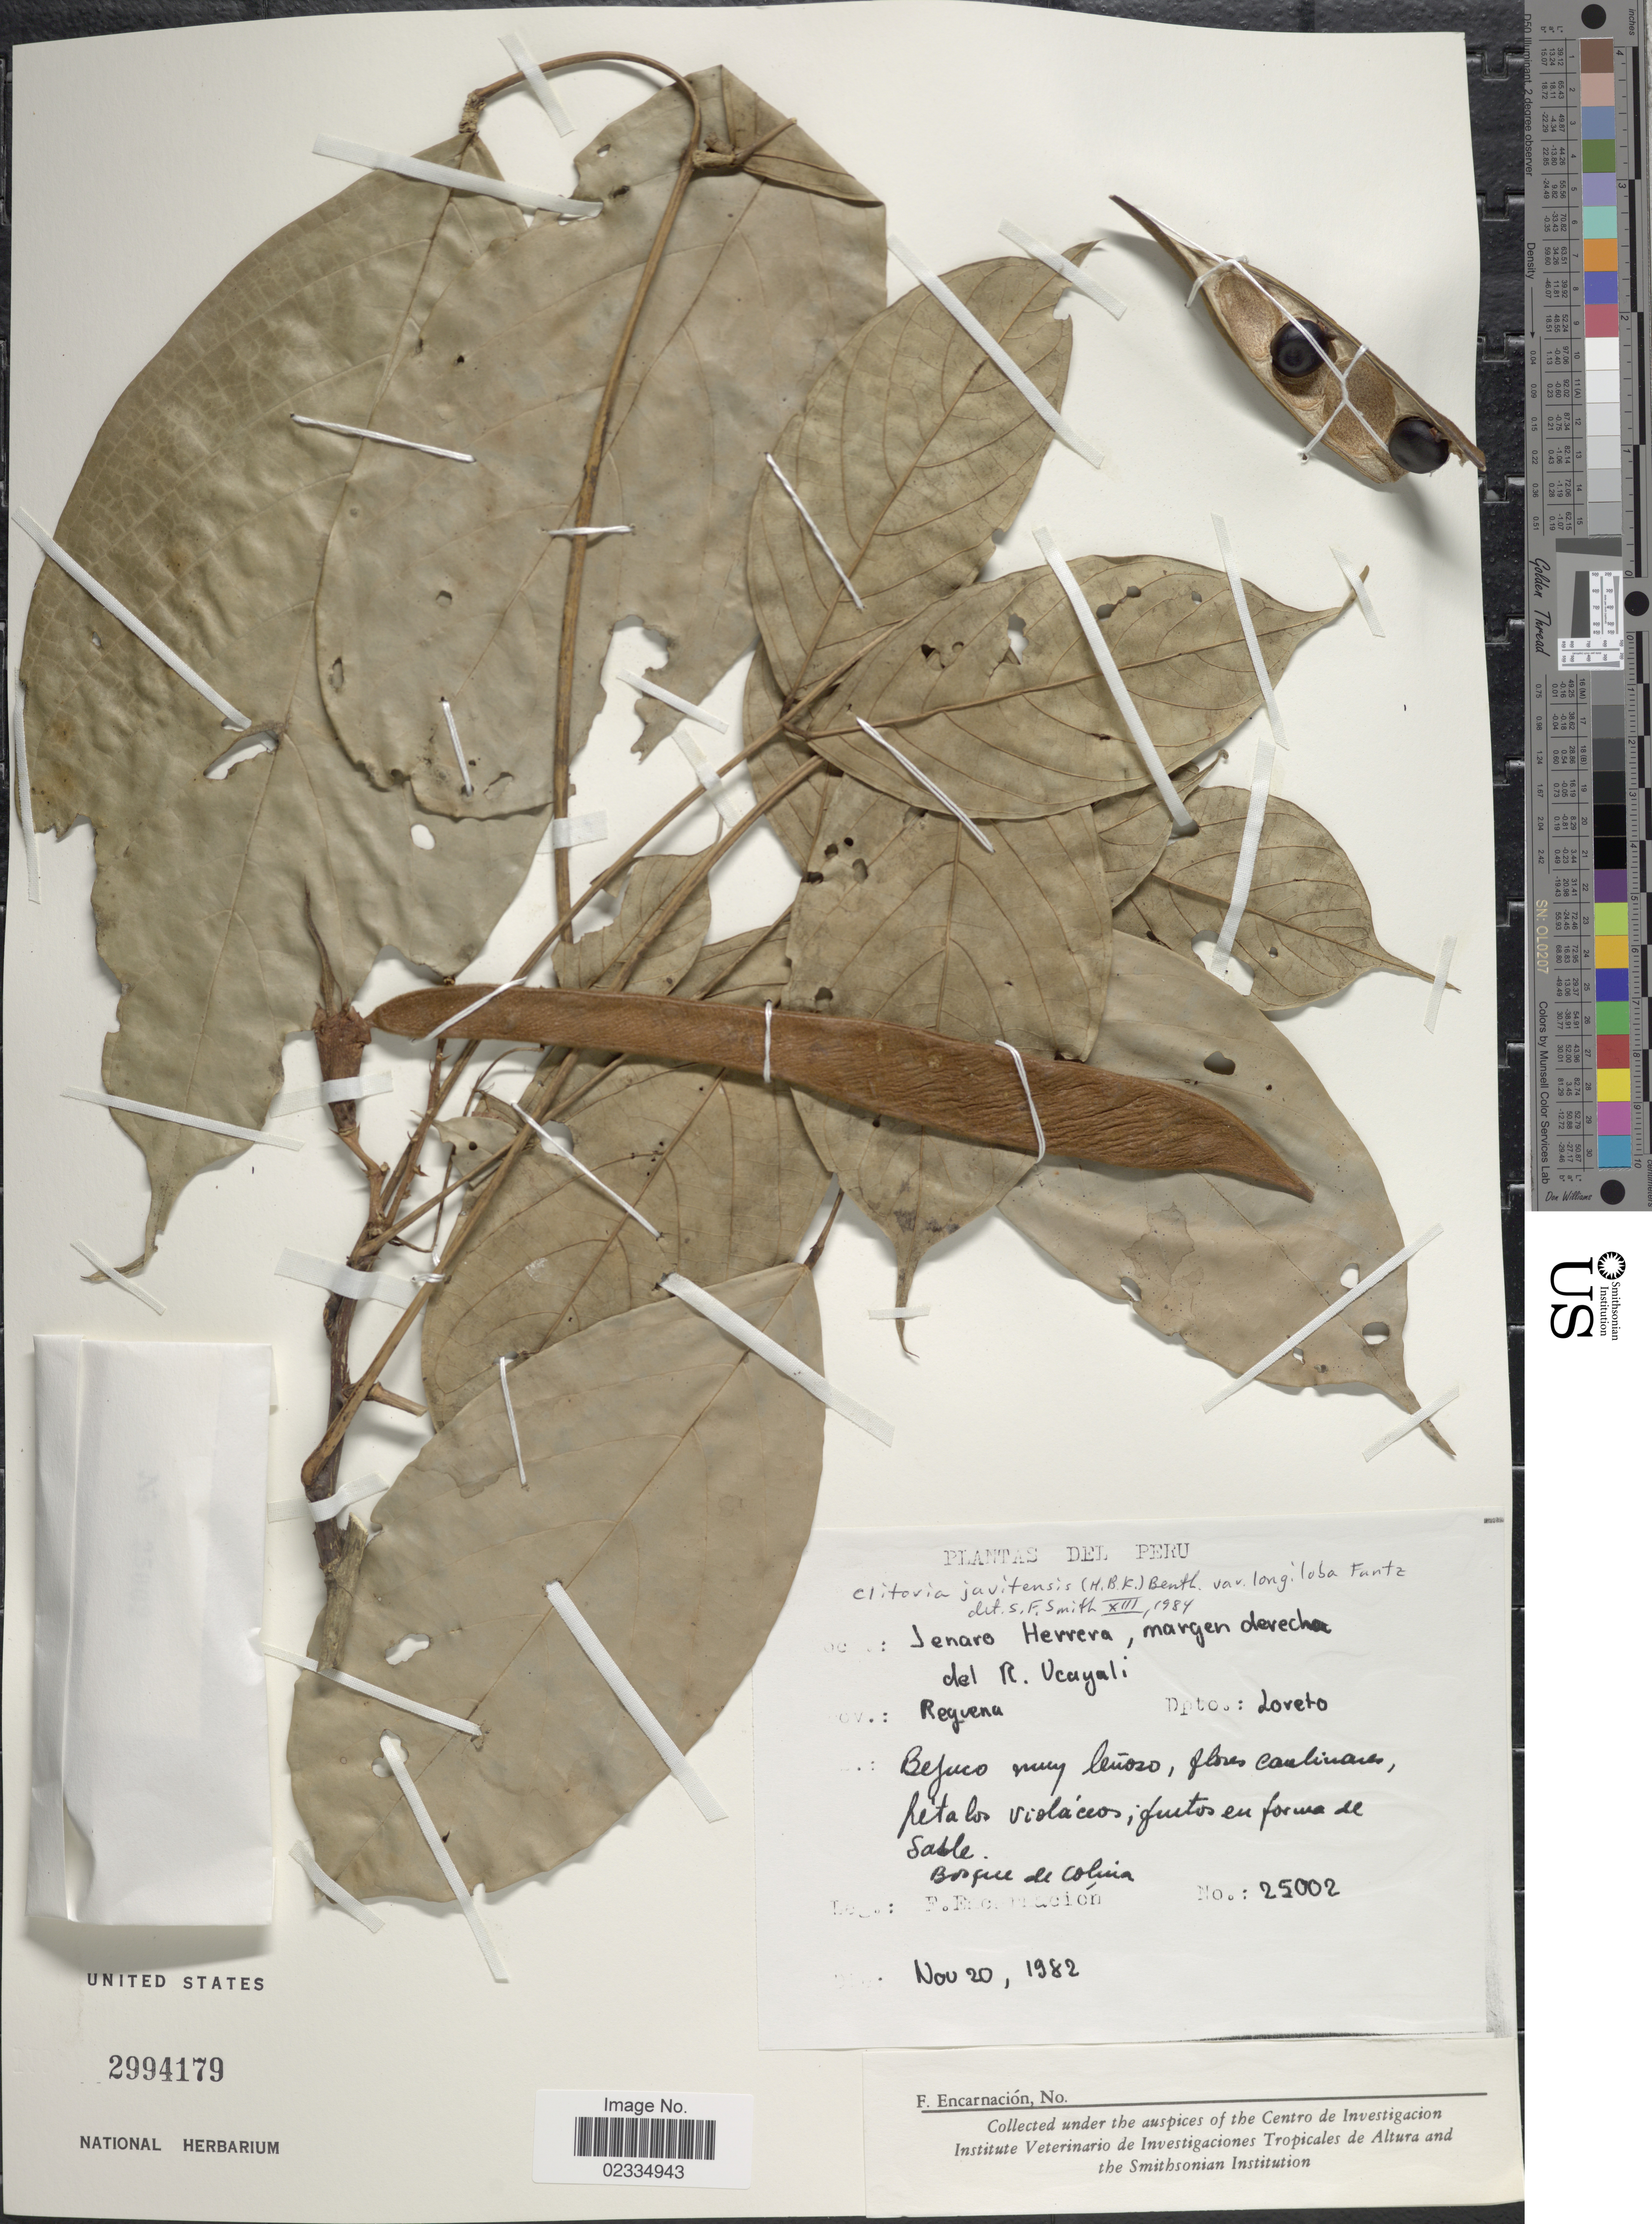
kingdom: Plantae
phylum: Tracheophyta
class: Magnoliopsida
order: Fabales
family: Fabaceae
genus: Clitoria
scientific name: Clitoria javitensis var. longiloba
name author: Fantz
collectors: F. Encarnación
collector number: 25002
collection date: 1982-11-20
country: Peru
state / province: Loreto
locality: Jenaro Herrera, margen derecha del R. Ucayali. Prov. Reguena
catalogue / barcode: US 2994179